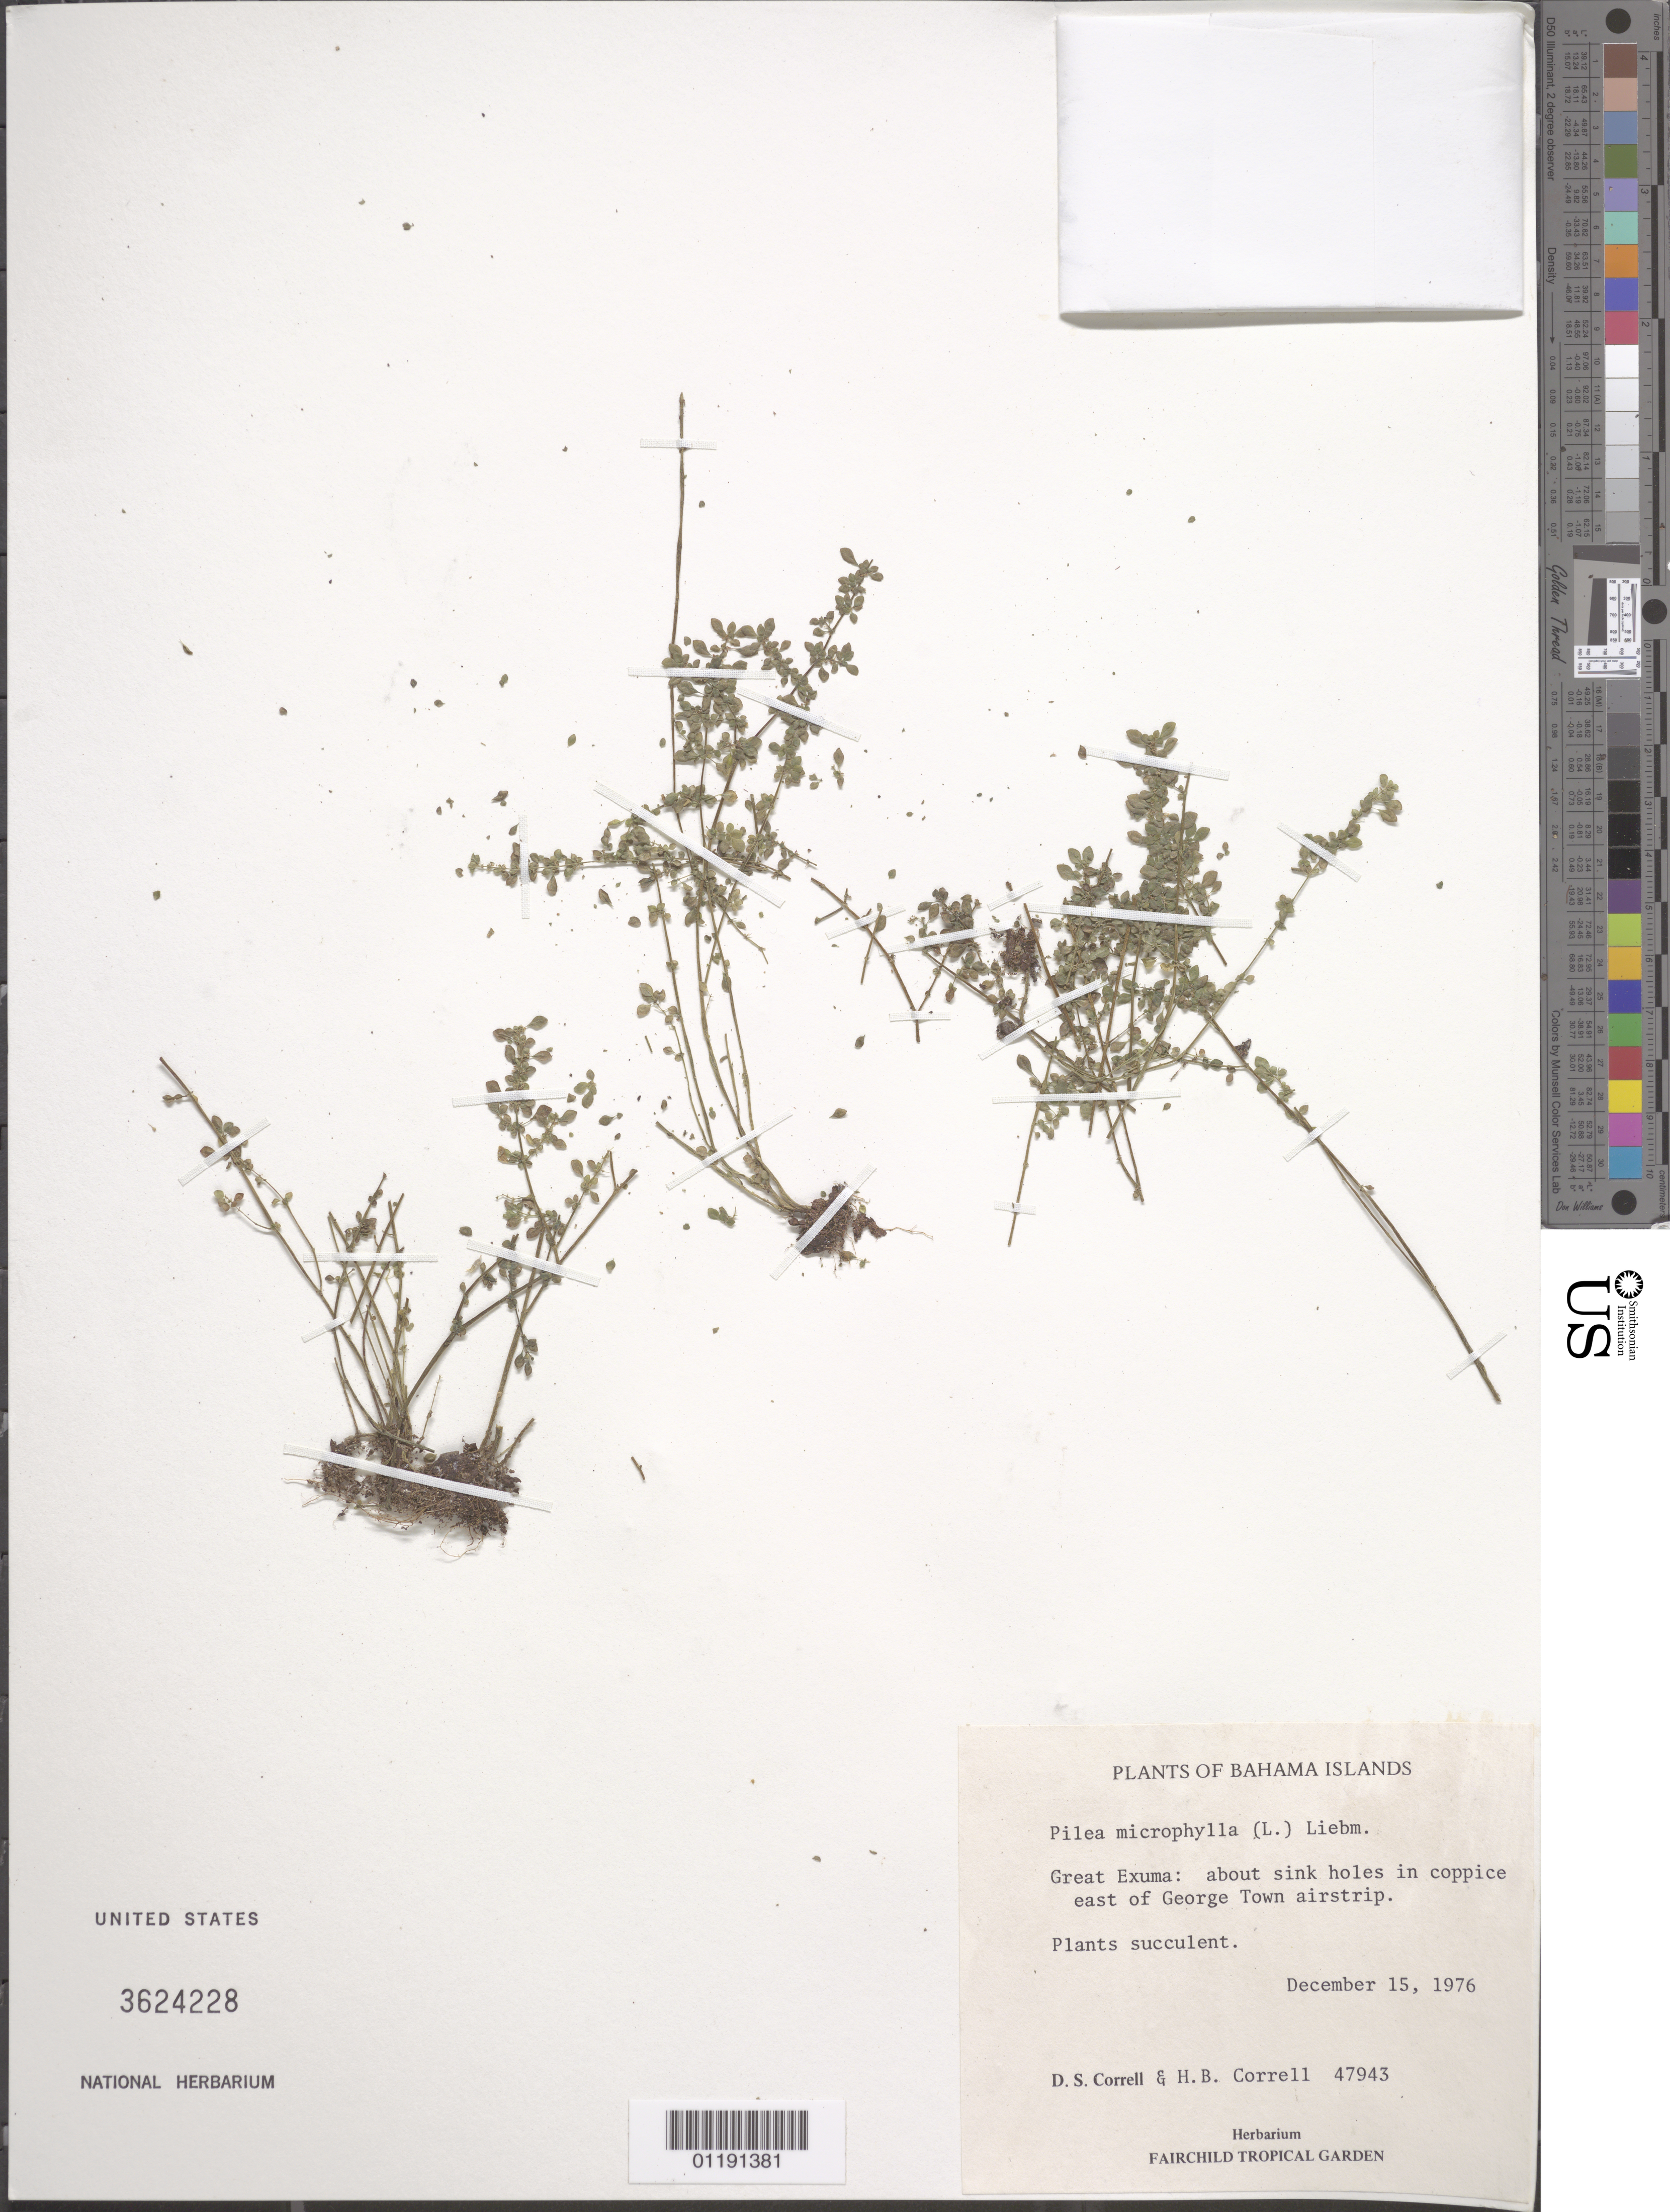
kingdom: Plantae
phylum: Tracheophyta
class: Magnoliopsida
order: Rosales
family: Urticaceae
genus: Pilea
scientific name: Pilea microphylla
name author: (L.) Liebm.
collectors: D. S. Correll & H. Correll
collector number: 47943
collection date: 1976-12-15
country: Bahamas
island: Great Exuma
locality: About sink holes in coppice E of George Town airstrip.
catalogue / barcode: US 3624228